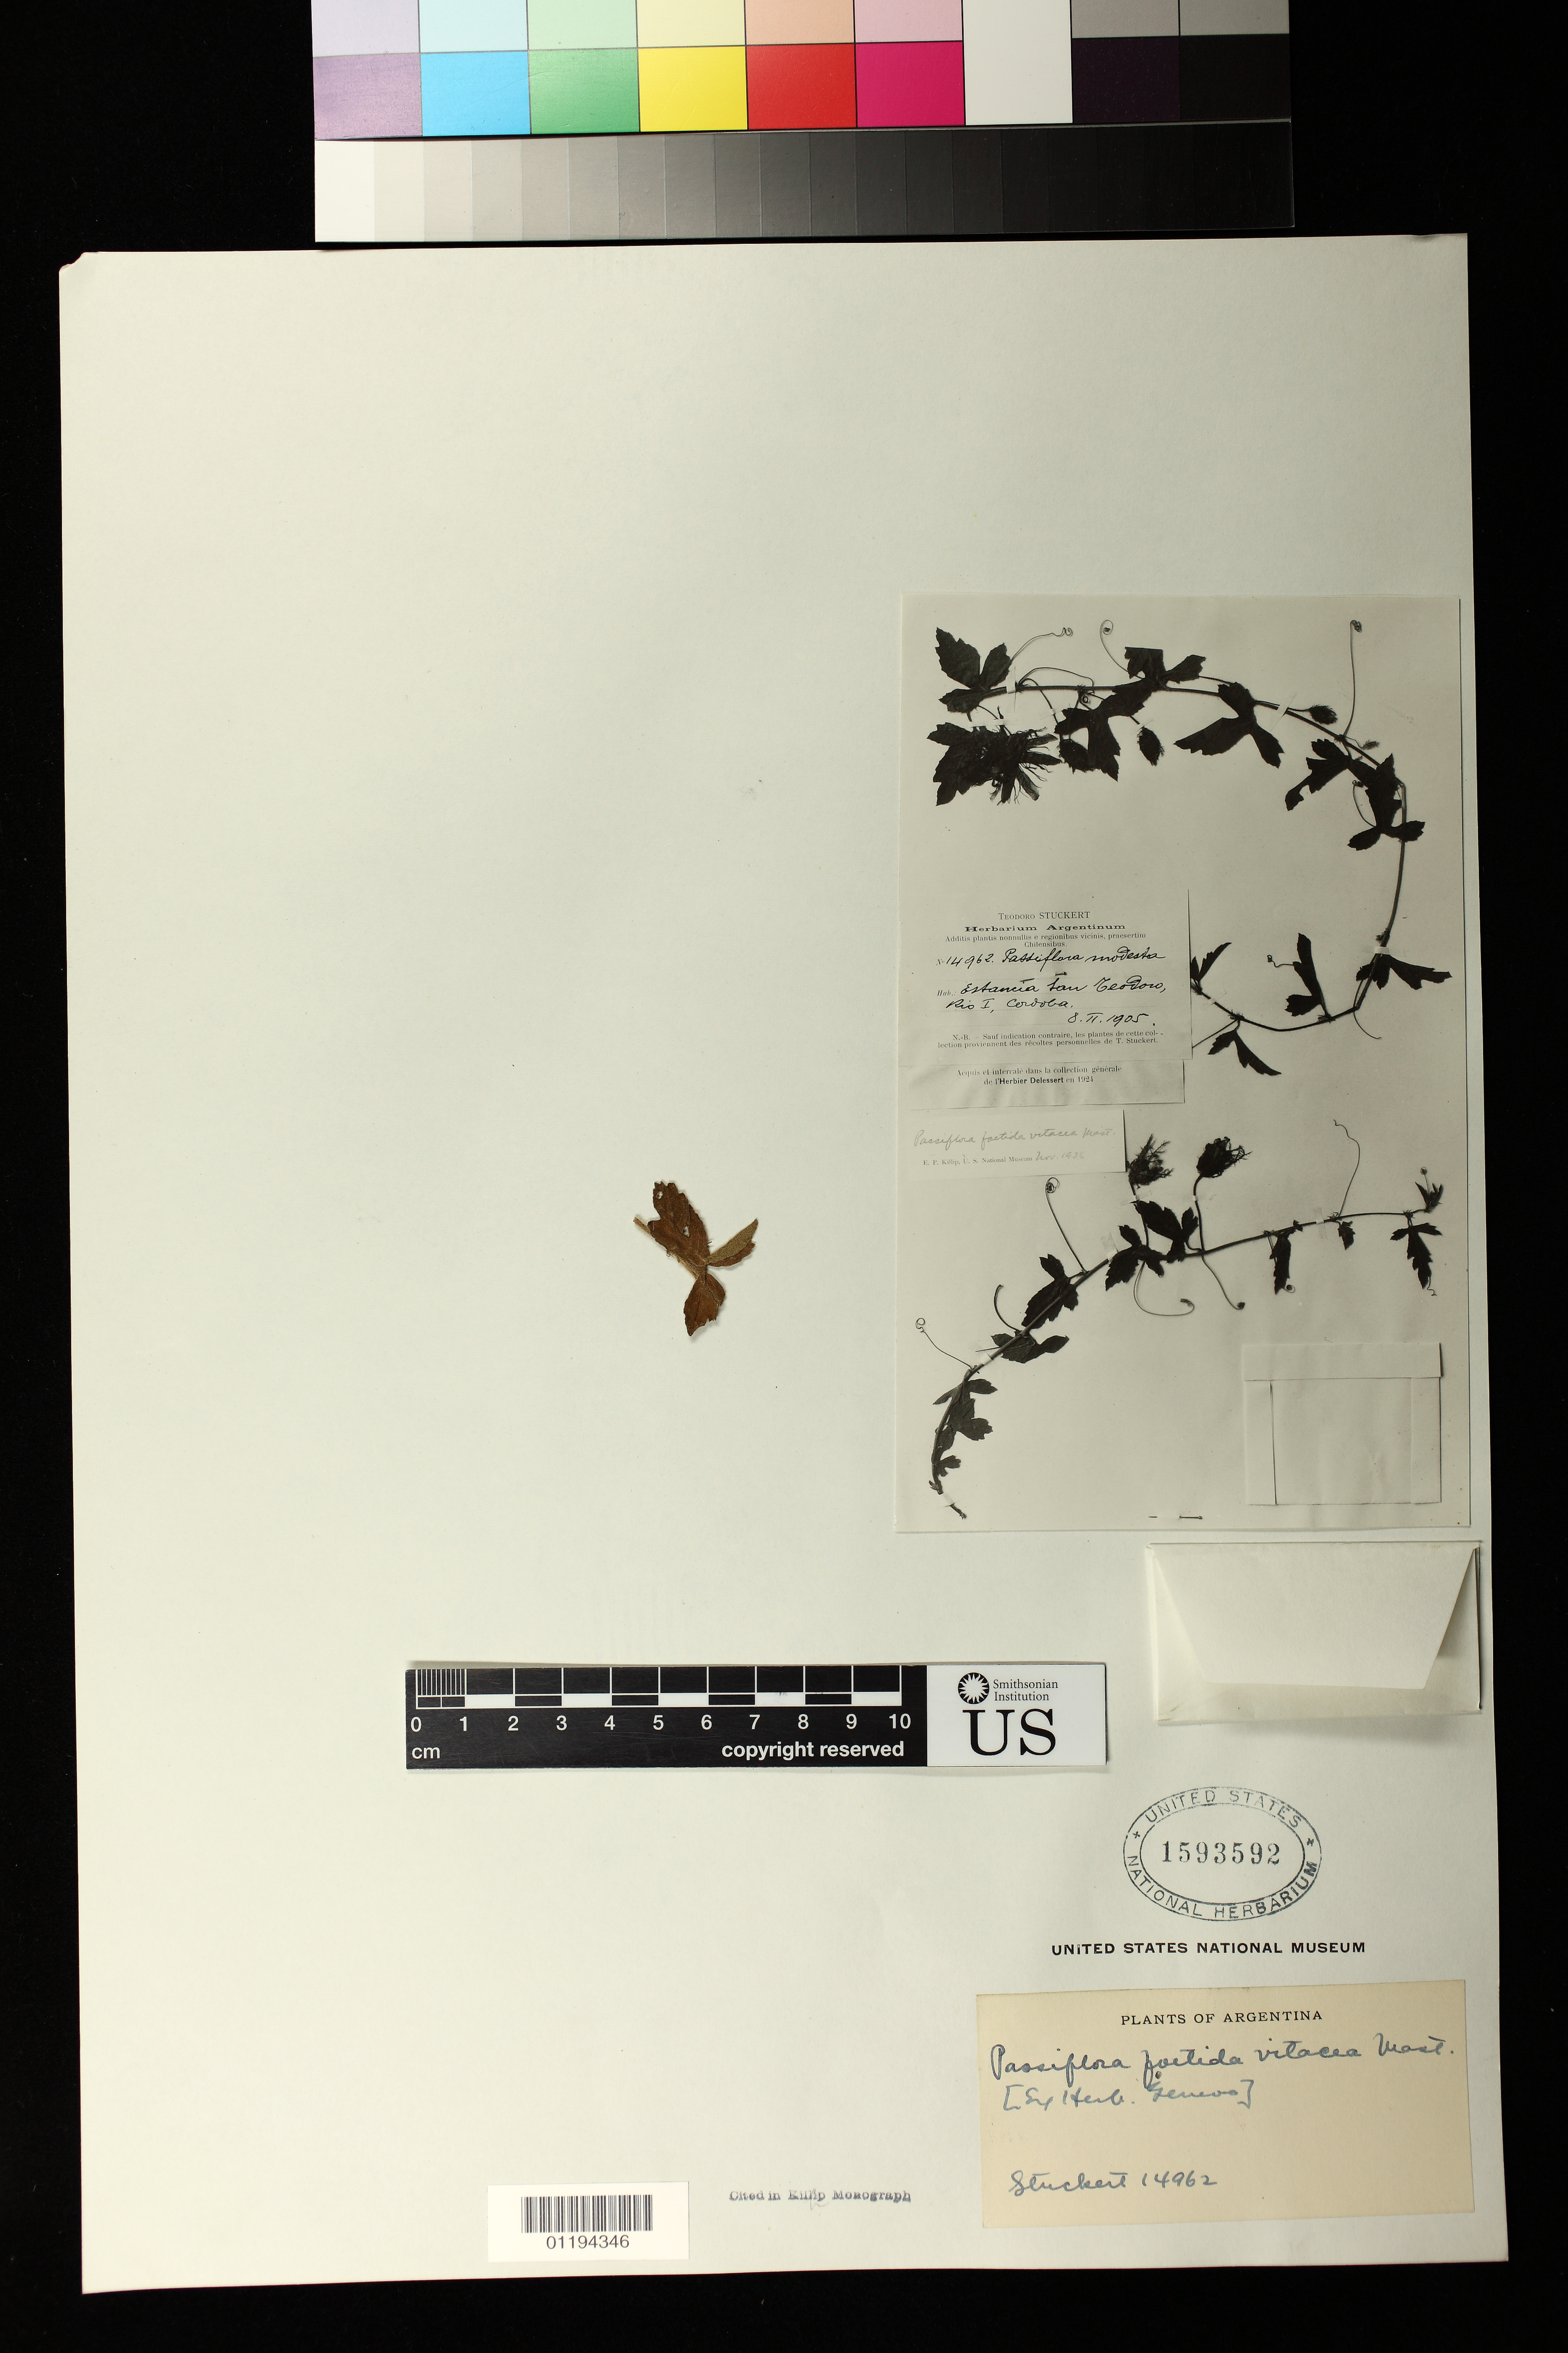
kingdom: Plantae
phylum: Tracheophyta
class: Magnoliopsida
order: Malpighiales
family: Passifloraceae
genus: Passiflora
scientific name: Passiflora chrysophylla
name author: Chodat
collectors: T. Stuckert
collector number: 14962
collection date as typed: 02 Aug 1905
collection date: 1905-08-02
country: Argentina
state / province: Córdoba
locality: Estancia San Teodoro, Rio I, Cordoba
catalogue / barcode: US 1593592